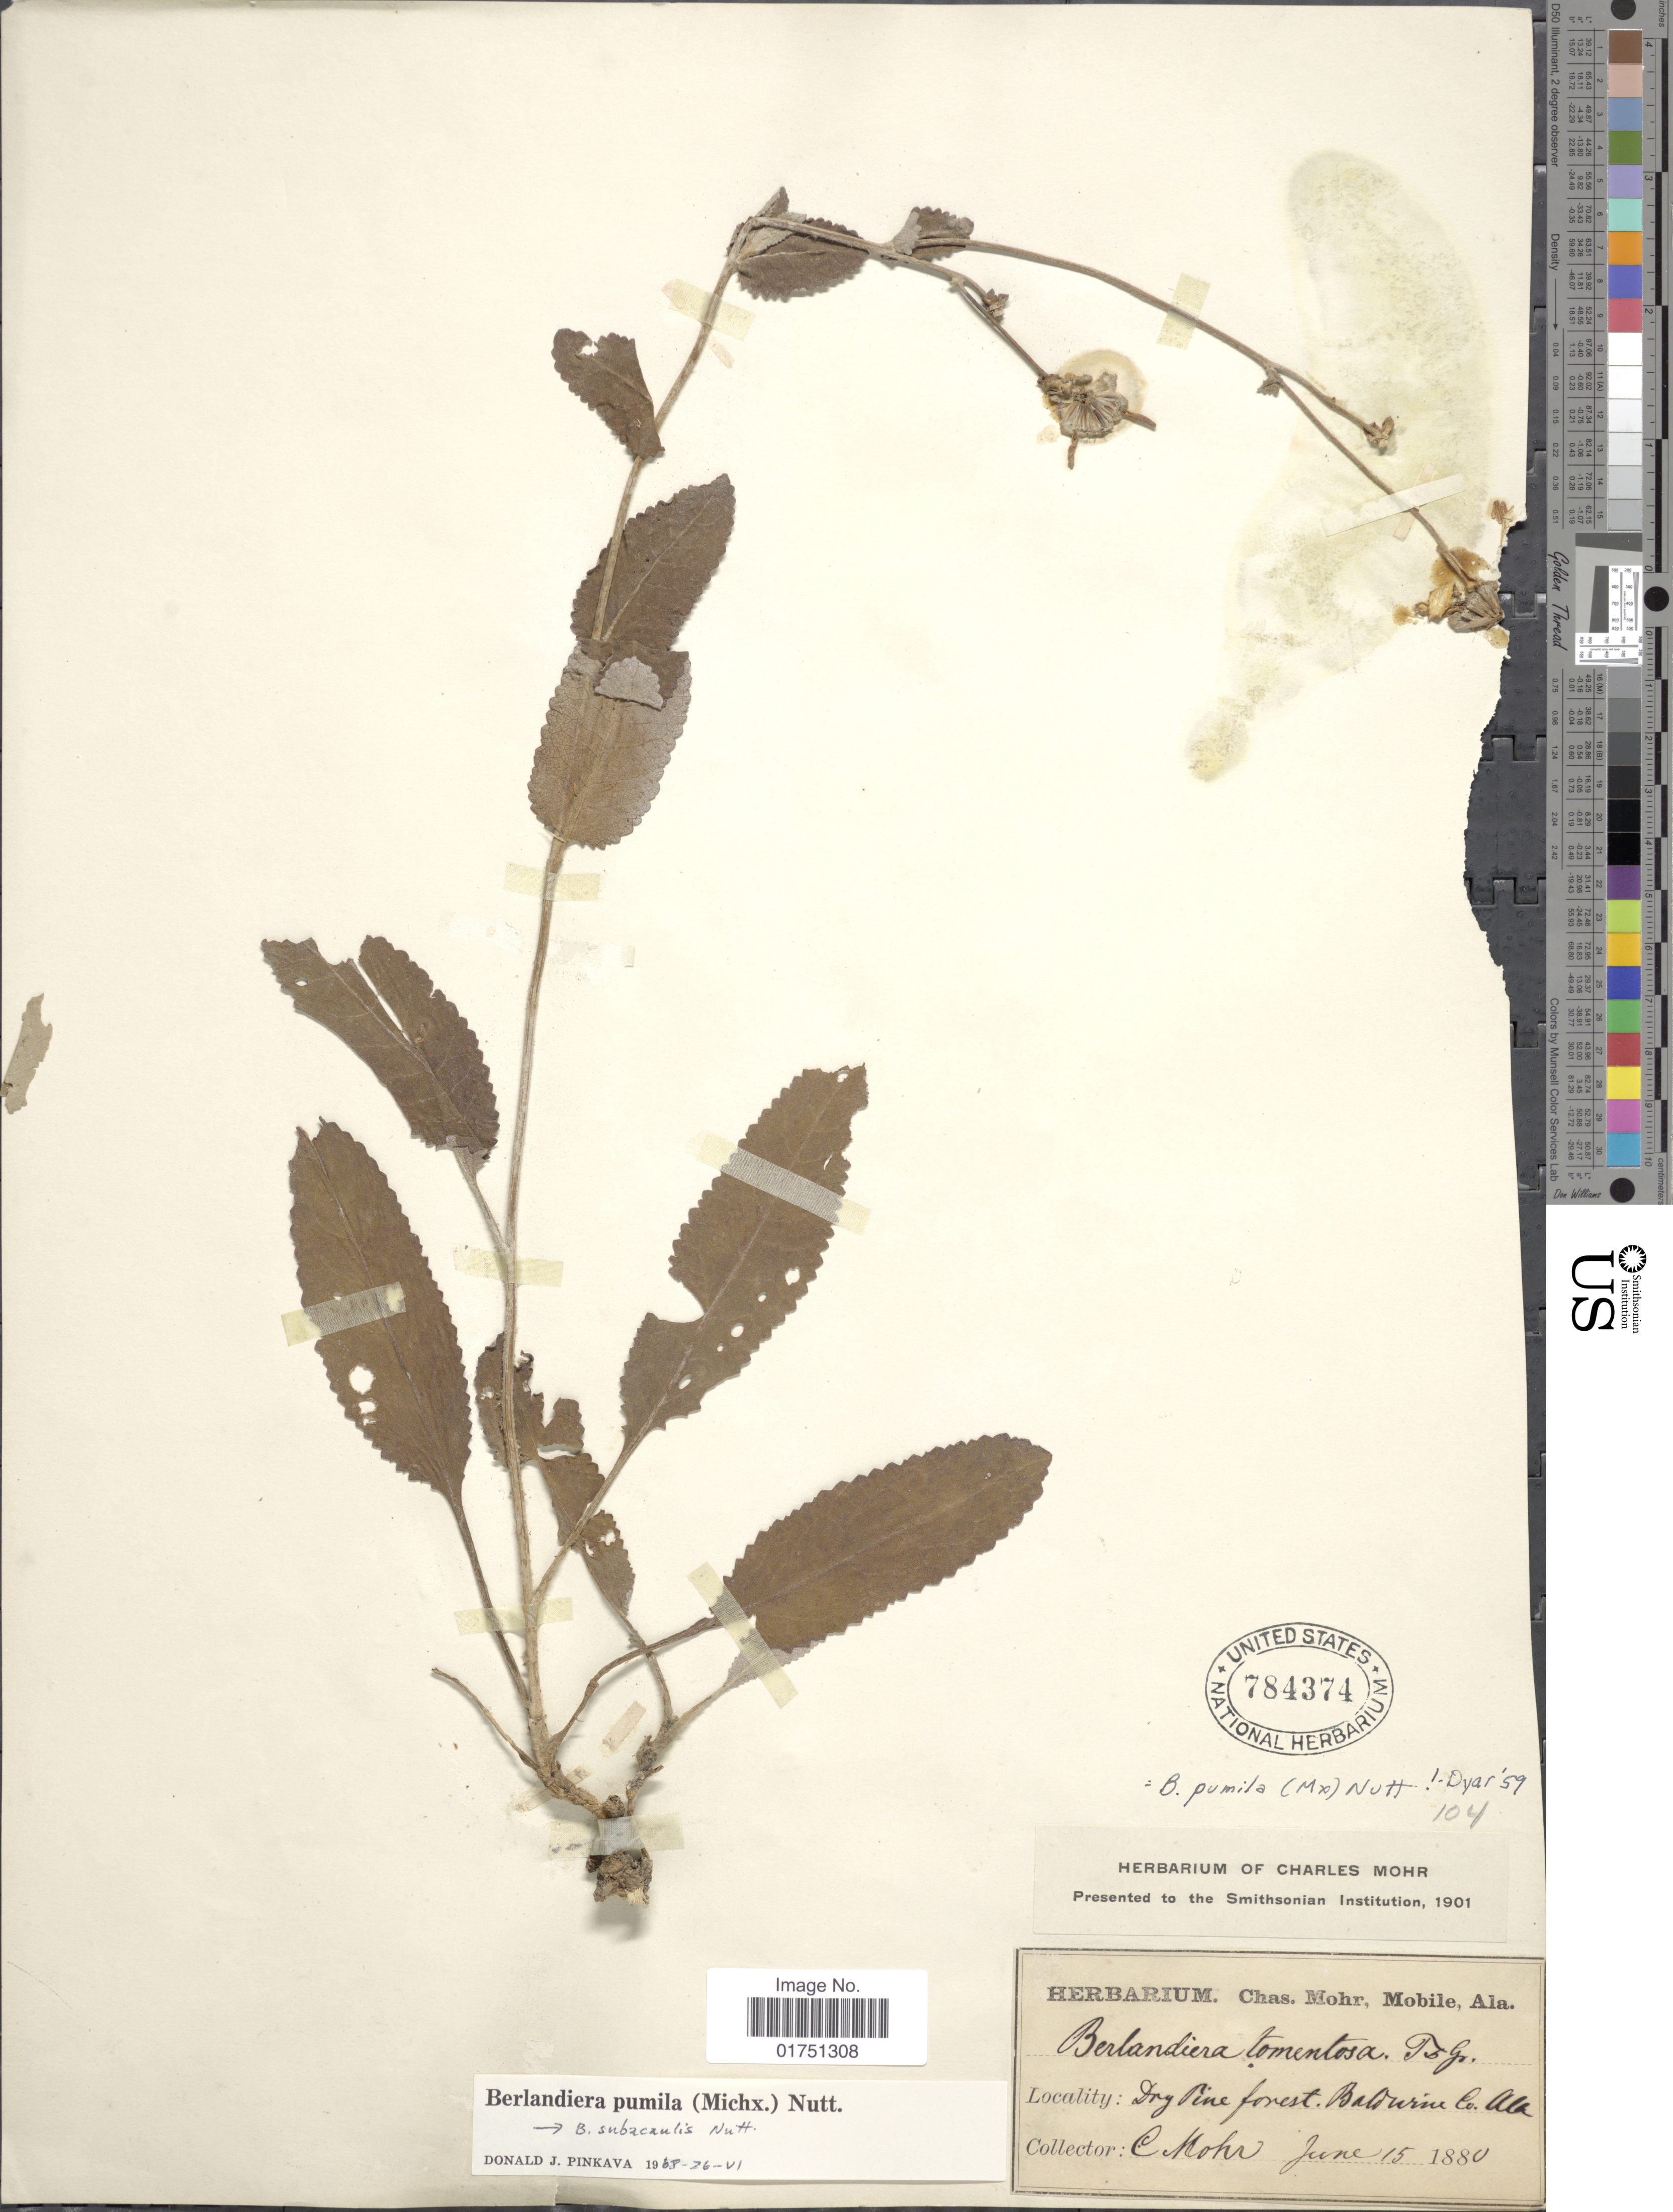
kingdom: Plantae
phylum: Tracheophyta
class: Magnoliopsida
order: Asterales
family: Asteraceae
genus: Berlandiera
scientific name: Berlandiera pumila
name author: (Michx.) Nutt.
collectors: C. T. Mohr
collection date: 1880-06-15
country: United States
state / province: Alabama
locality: Dry Pine forest. Baldurine Co. Ala.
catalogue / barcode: US 784374